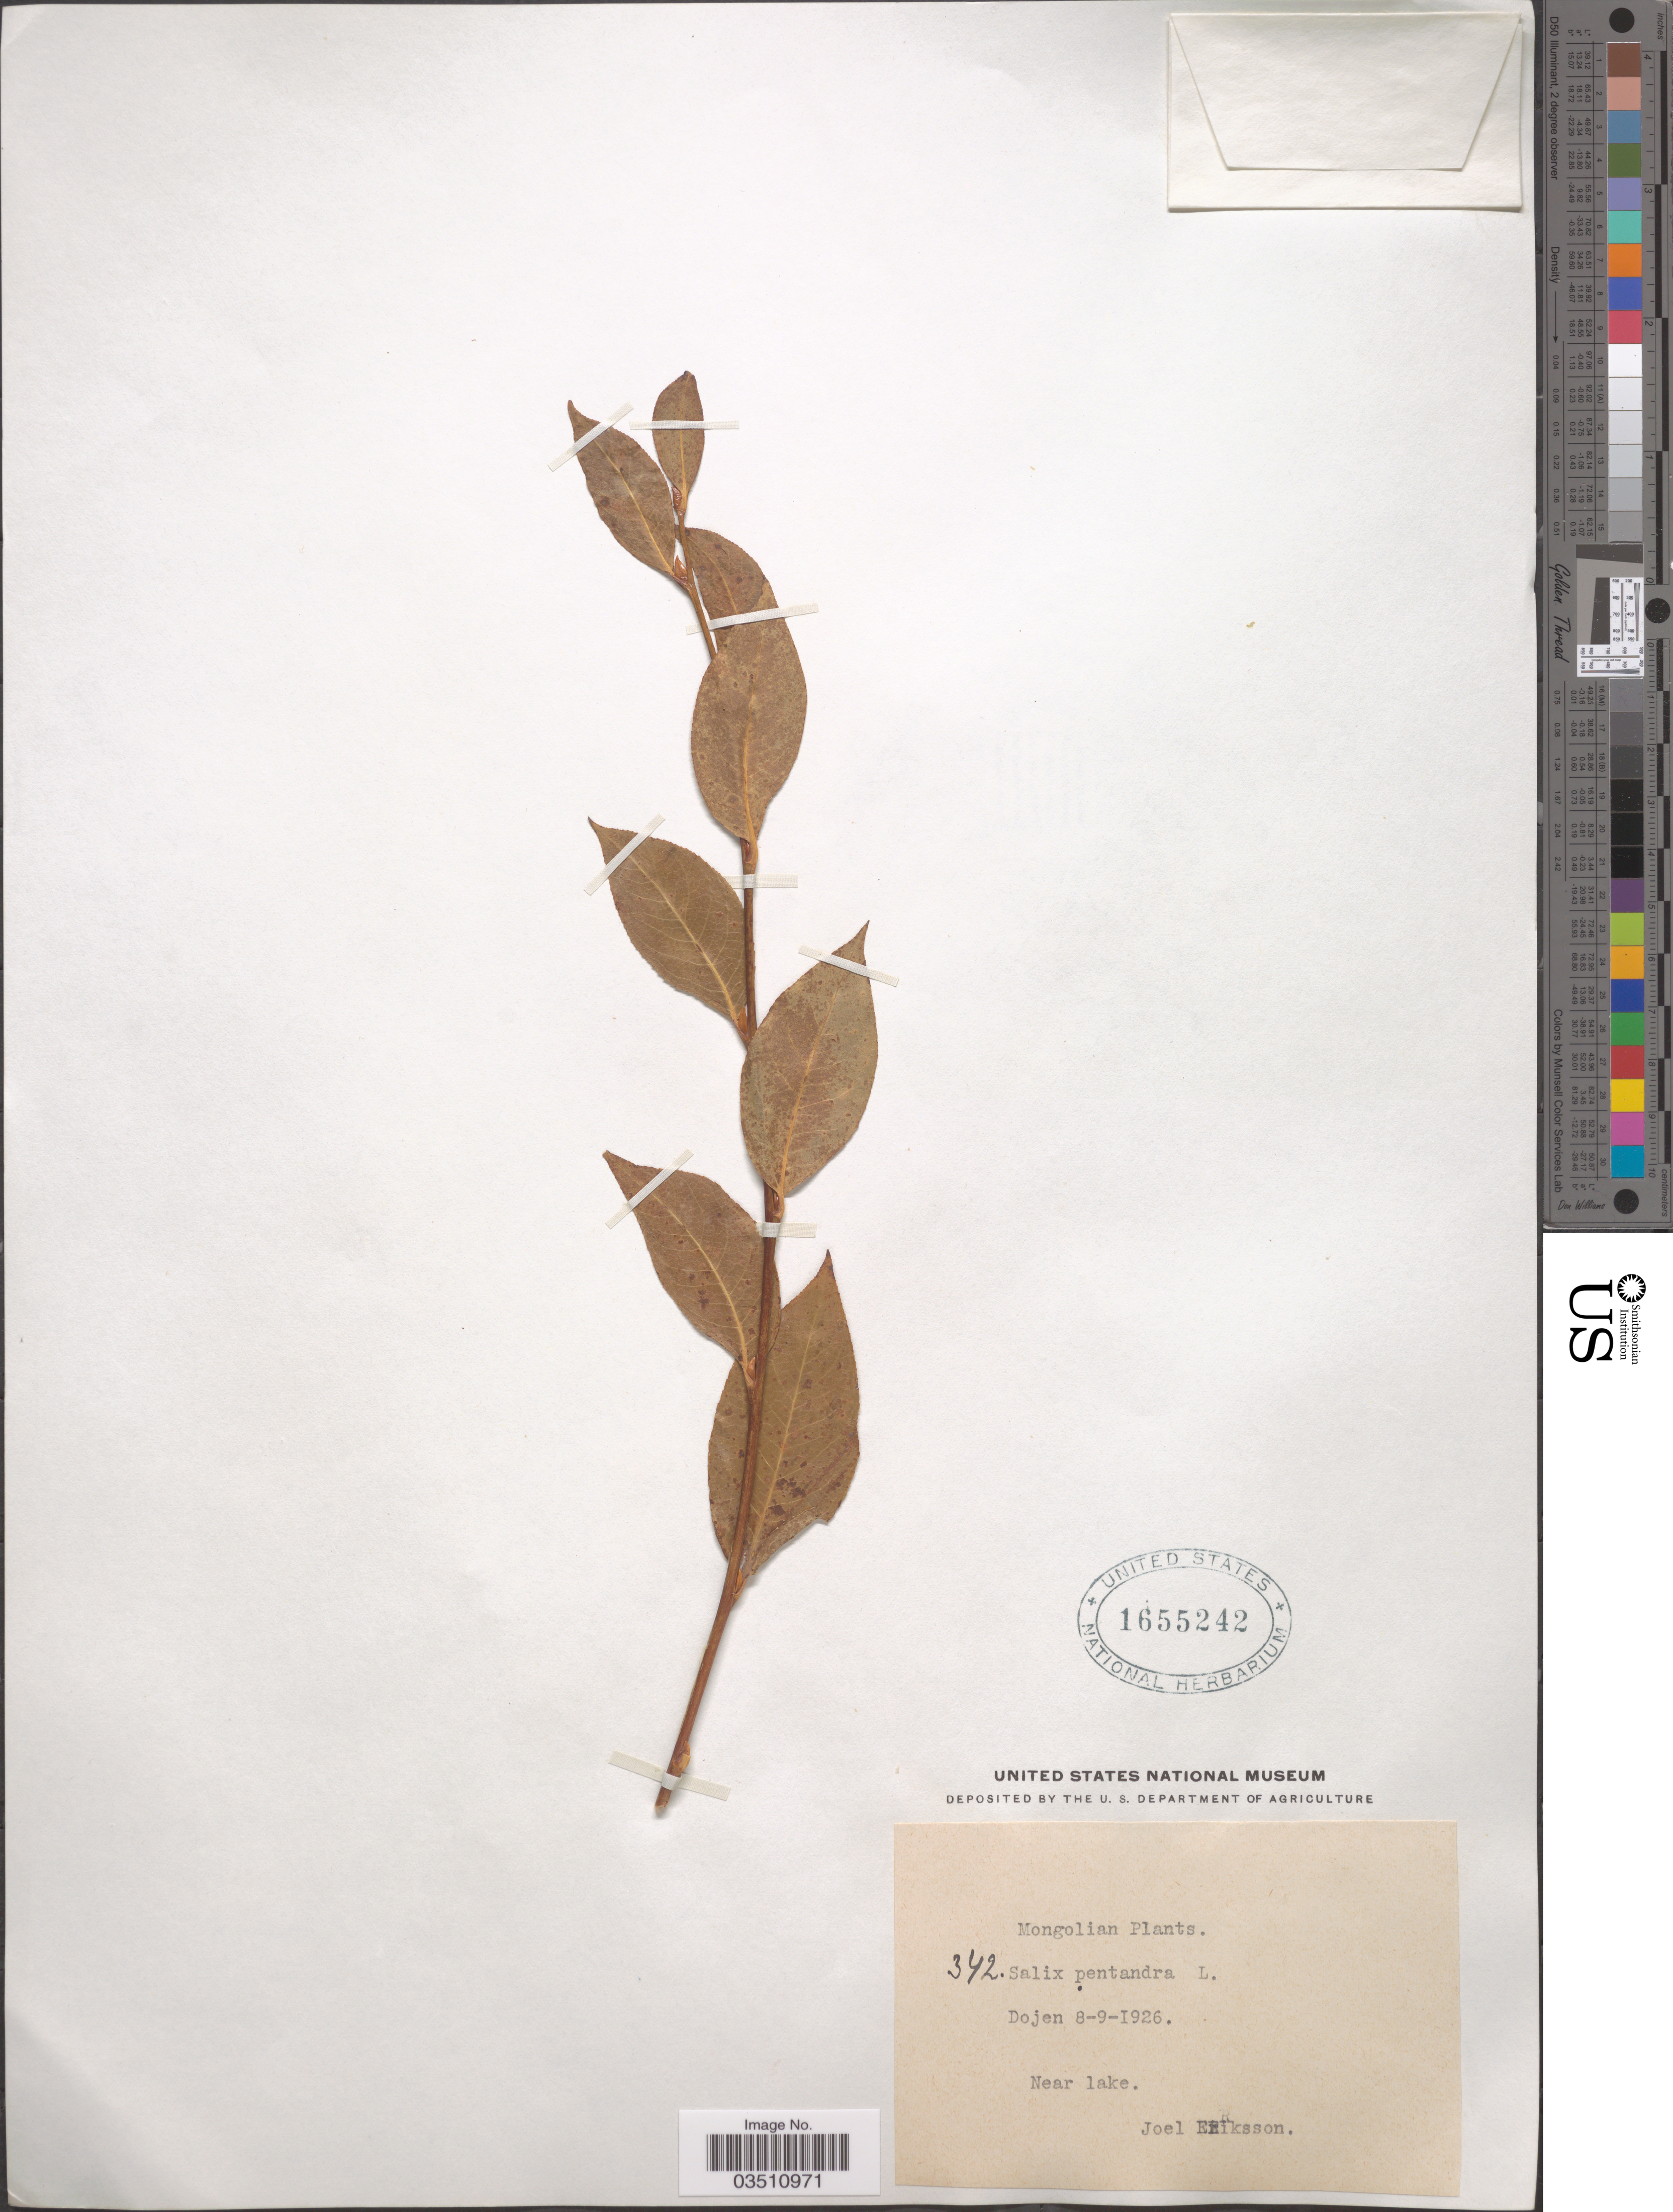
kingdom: Plantae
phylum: Tracheophyta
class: Magnoliopsida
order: Malpighiales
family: Salicaceae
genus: Salix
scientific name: Salix pentandra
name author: L.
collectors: J. Eriksson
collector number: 342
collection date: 1926-09-08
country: Mongolia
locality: Dojen. Near lake.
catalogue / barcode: US 1655242